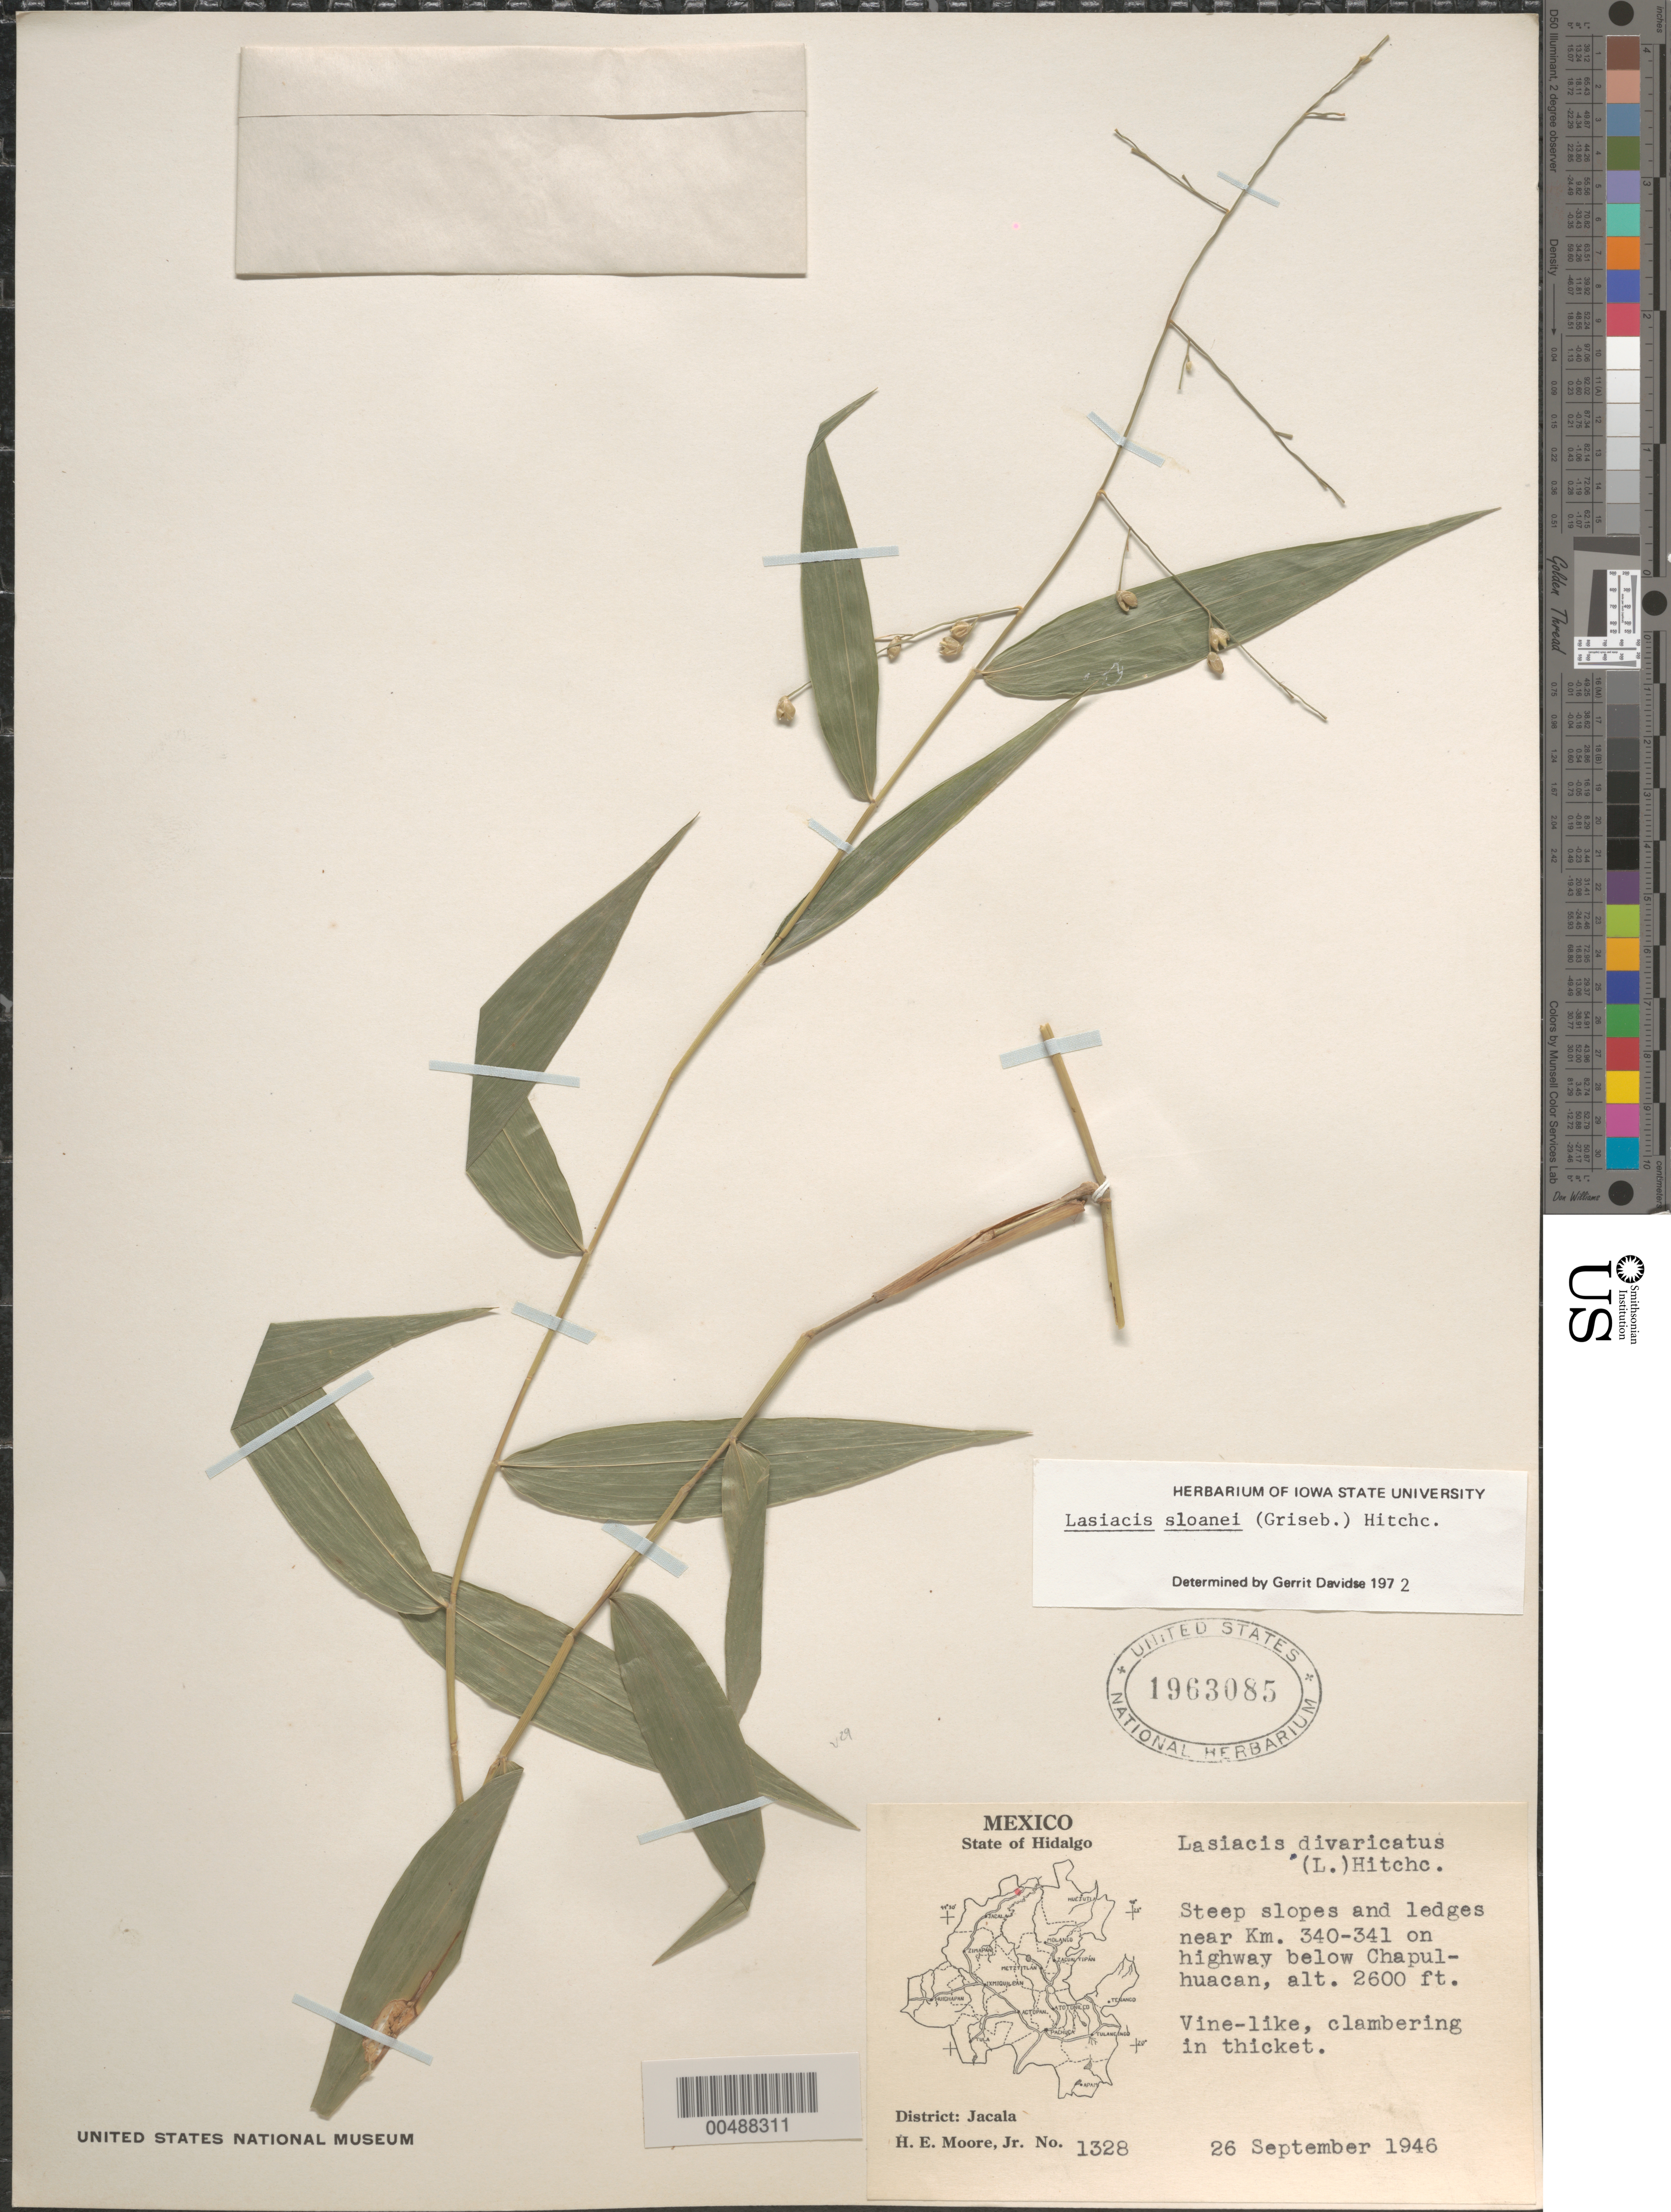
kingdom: Plantae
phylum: Tracheophyta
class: Liliopsida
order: Poales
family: Poaceae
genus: Lasiacis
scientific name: Lasiacis sloanei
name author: (Griseb.) Hitchc.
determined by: Davidse, Gerrit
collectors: H. E. Moore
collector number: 1328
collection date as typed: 26 Sep 1946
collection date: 1946-09-26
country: Mexico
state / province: Hidalgo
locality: Dist: Jacala, near km 340-341 on hwy below Chapulhuacan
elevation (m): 792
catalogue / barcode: US 1963085